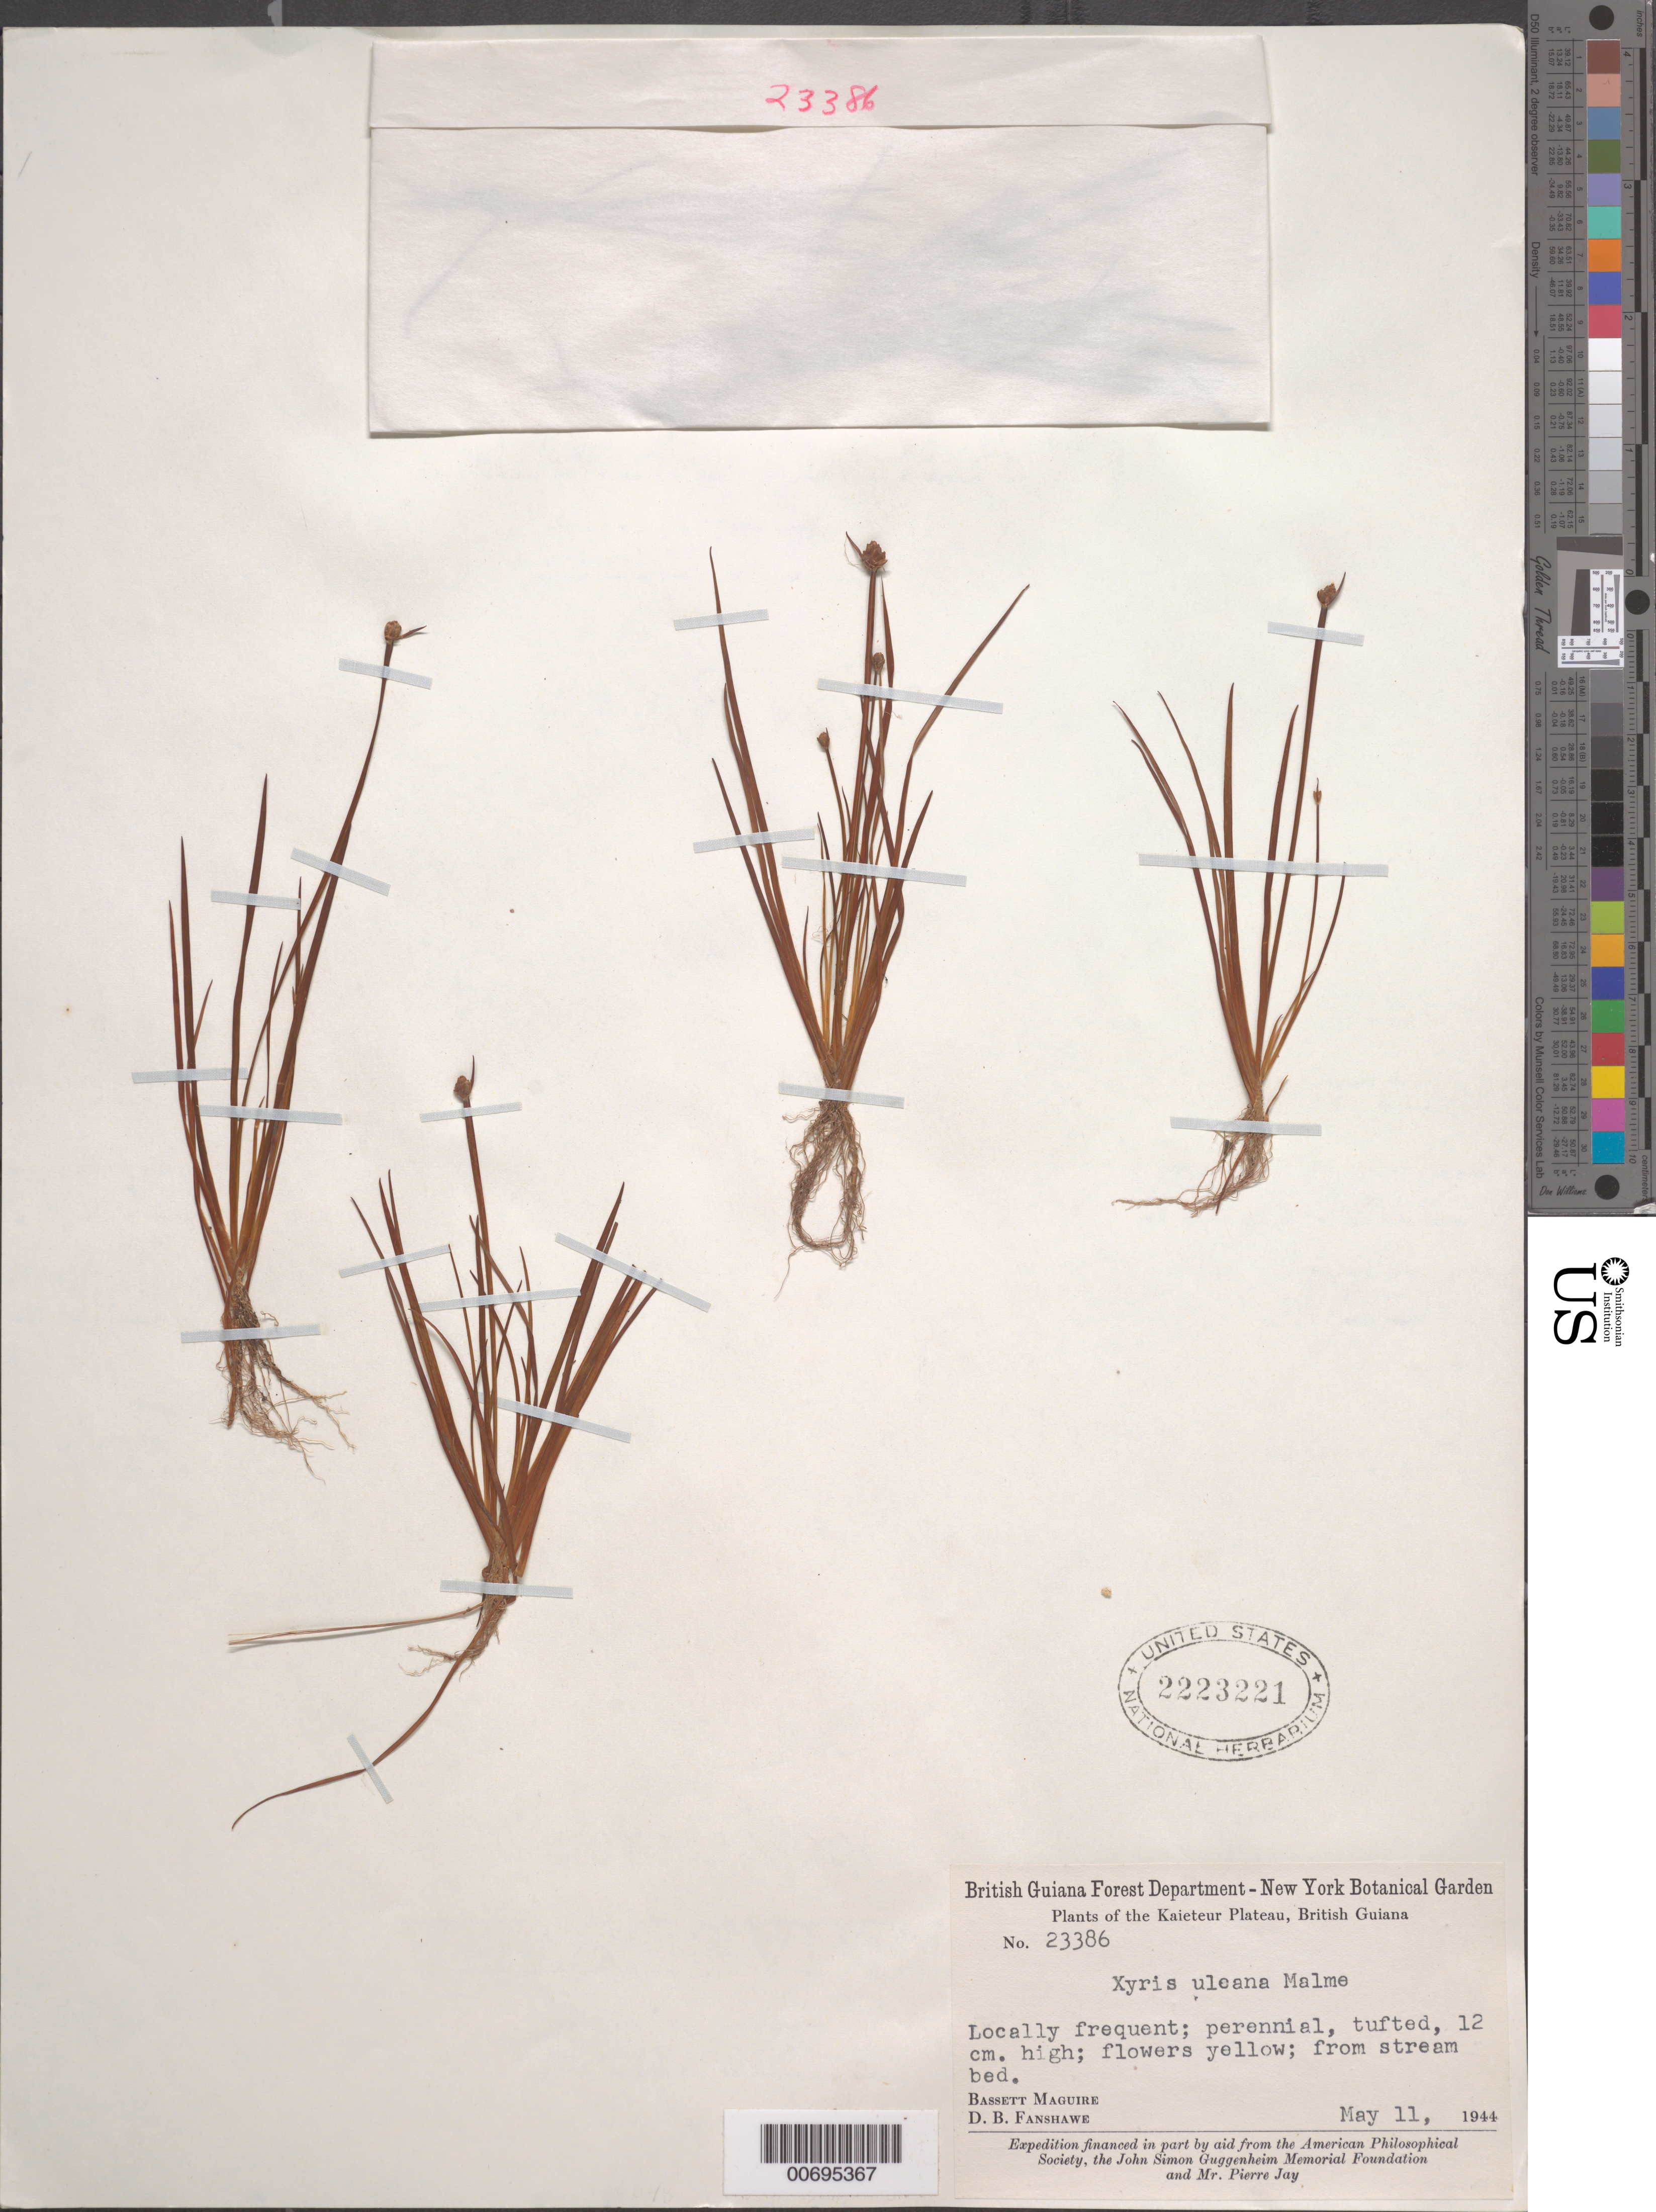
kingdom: Plantae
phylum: Tracheophyta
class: Liliopsida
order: Poales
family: Xyridaceae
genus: Xyris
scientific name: Xyris uleana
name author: Malme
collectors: B. Maguire & D. B. Fanshawe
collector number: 23386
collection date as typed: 11-May-44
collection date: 1944-05-11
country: Guyana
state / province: Potaro-Siparuni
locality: Kaieteur Plateau, Potaro River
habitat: Stream bed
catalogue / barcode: US 2223221